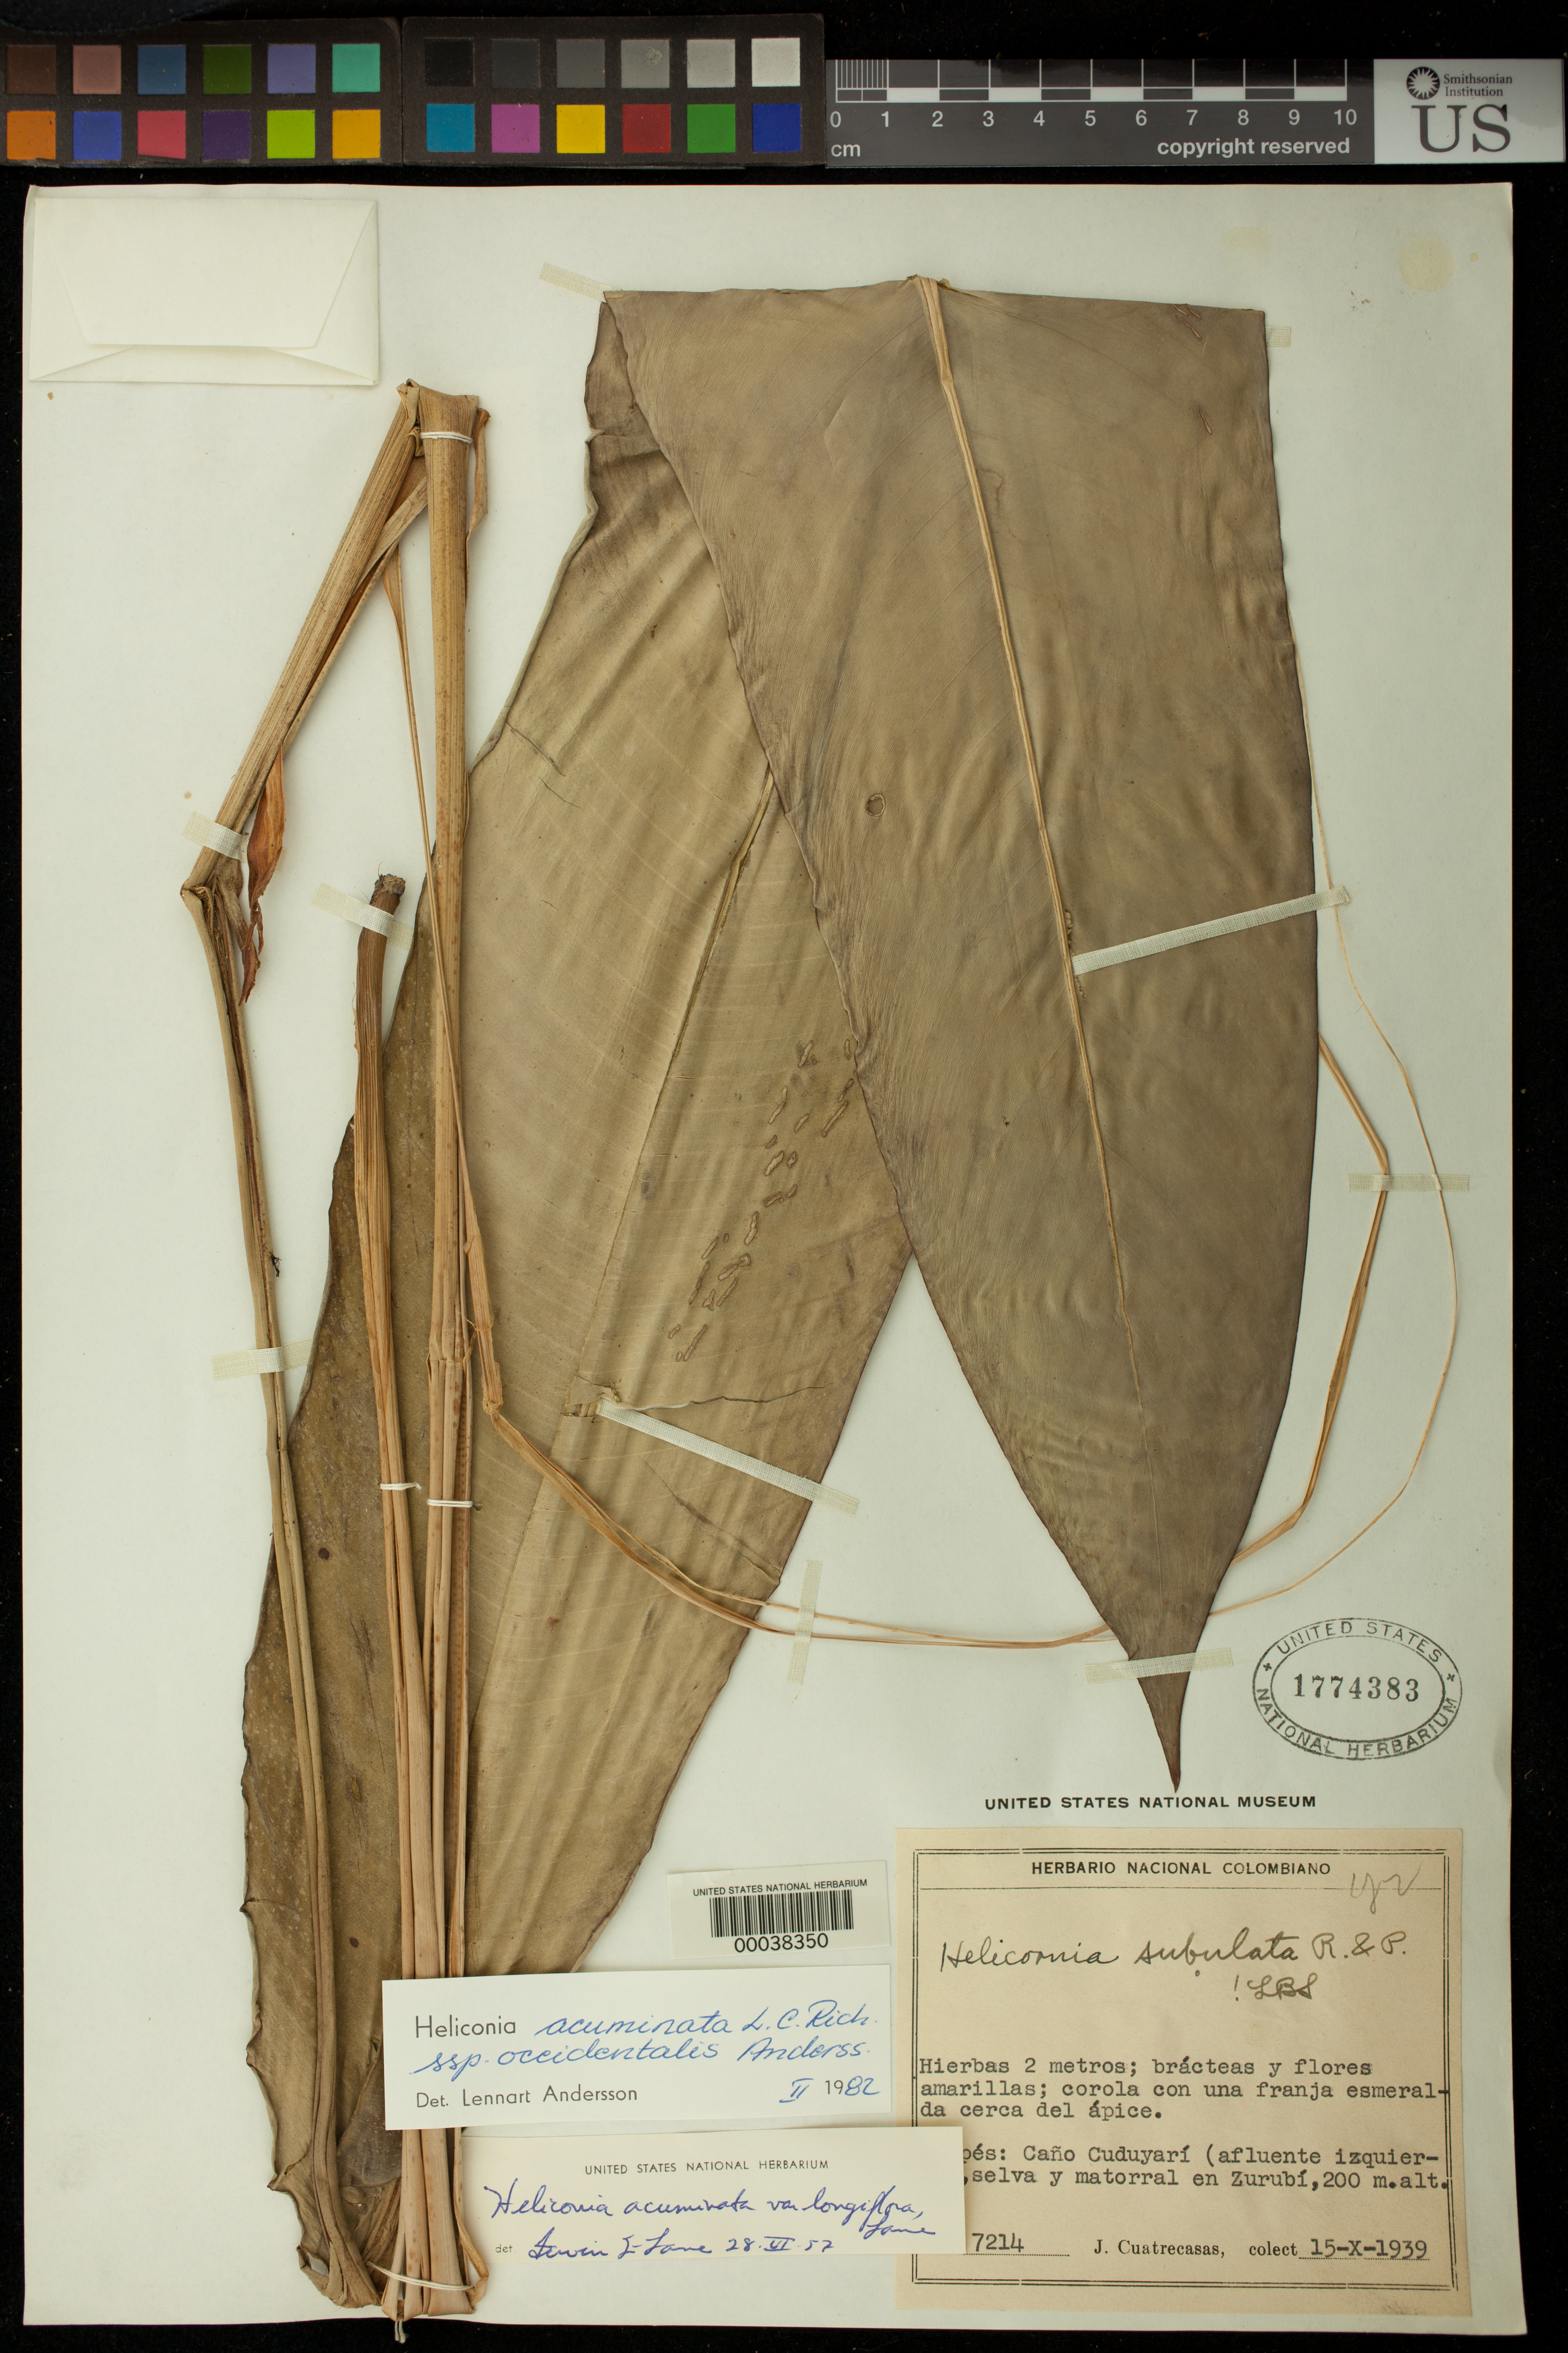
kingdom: Plantae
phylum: Tracheophyta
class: Liliopsida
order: Zingiberales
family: Heliconiaceae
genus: Heliconia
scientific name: Heliconia acuminata subsp. occidentalis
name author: L. Andersson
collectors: J. Cuatrecasas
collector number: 7214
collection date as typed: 15 Oct 1939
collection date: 1939-10-15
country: Colombia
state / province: Vaupés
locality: Caño cuduyari (left tributary), forest and thicket in zurubi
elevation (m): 200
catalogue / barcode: US 1774383